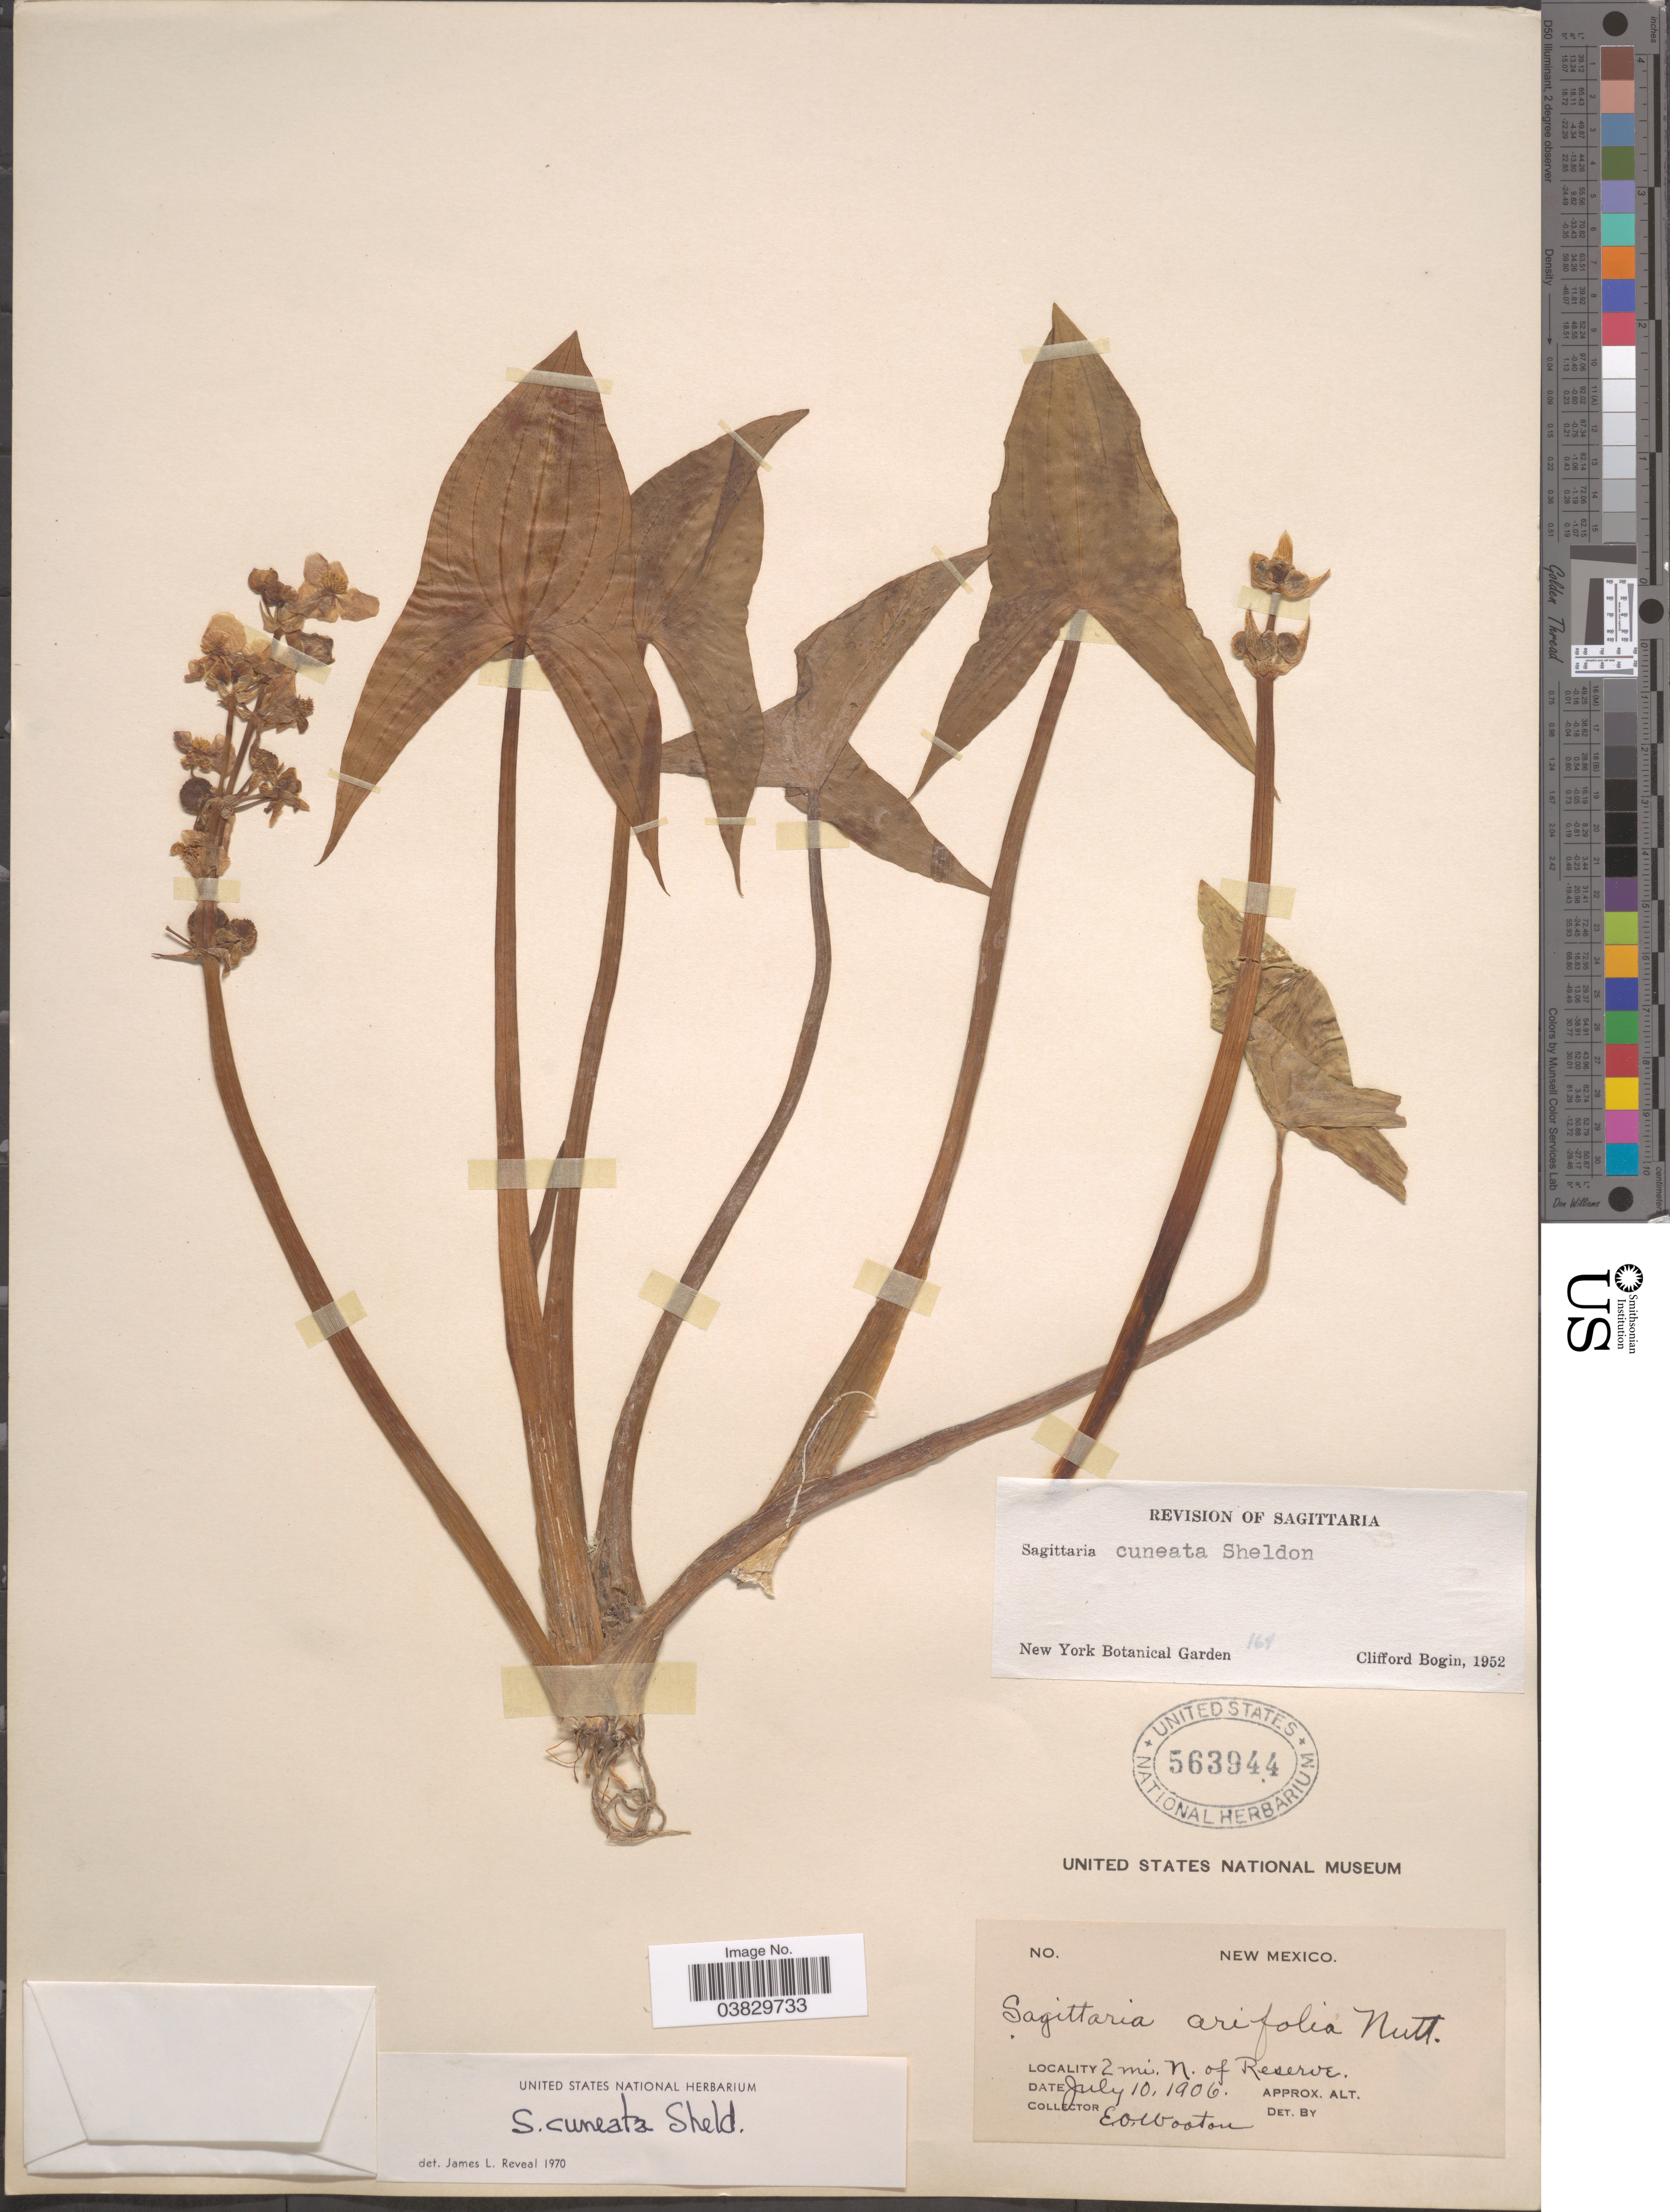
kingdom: Plantae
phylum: Tracheophyta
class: Liliopsida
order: Alismatales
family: Alismataceae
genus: Sagittaria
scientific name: Sagittaria cuneata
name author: E. Sheld.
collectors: E. O. Wooton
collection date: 1906-07-10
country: United States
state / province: New Mexico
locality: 2 mi. N. of Reserve.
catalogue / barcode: US 563944